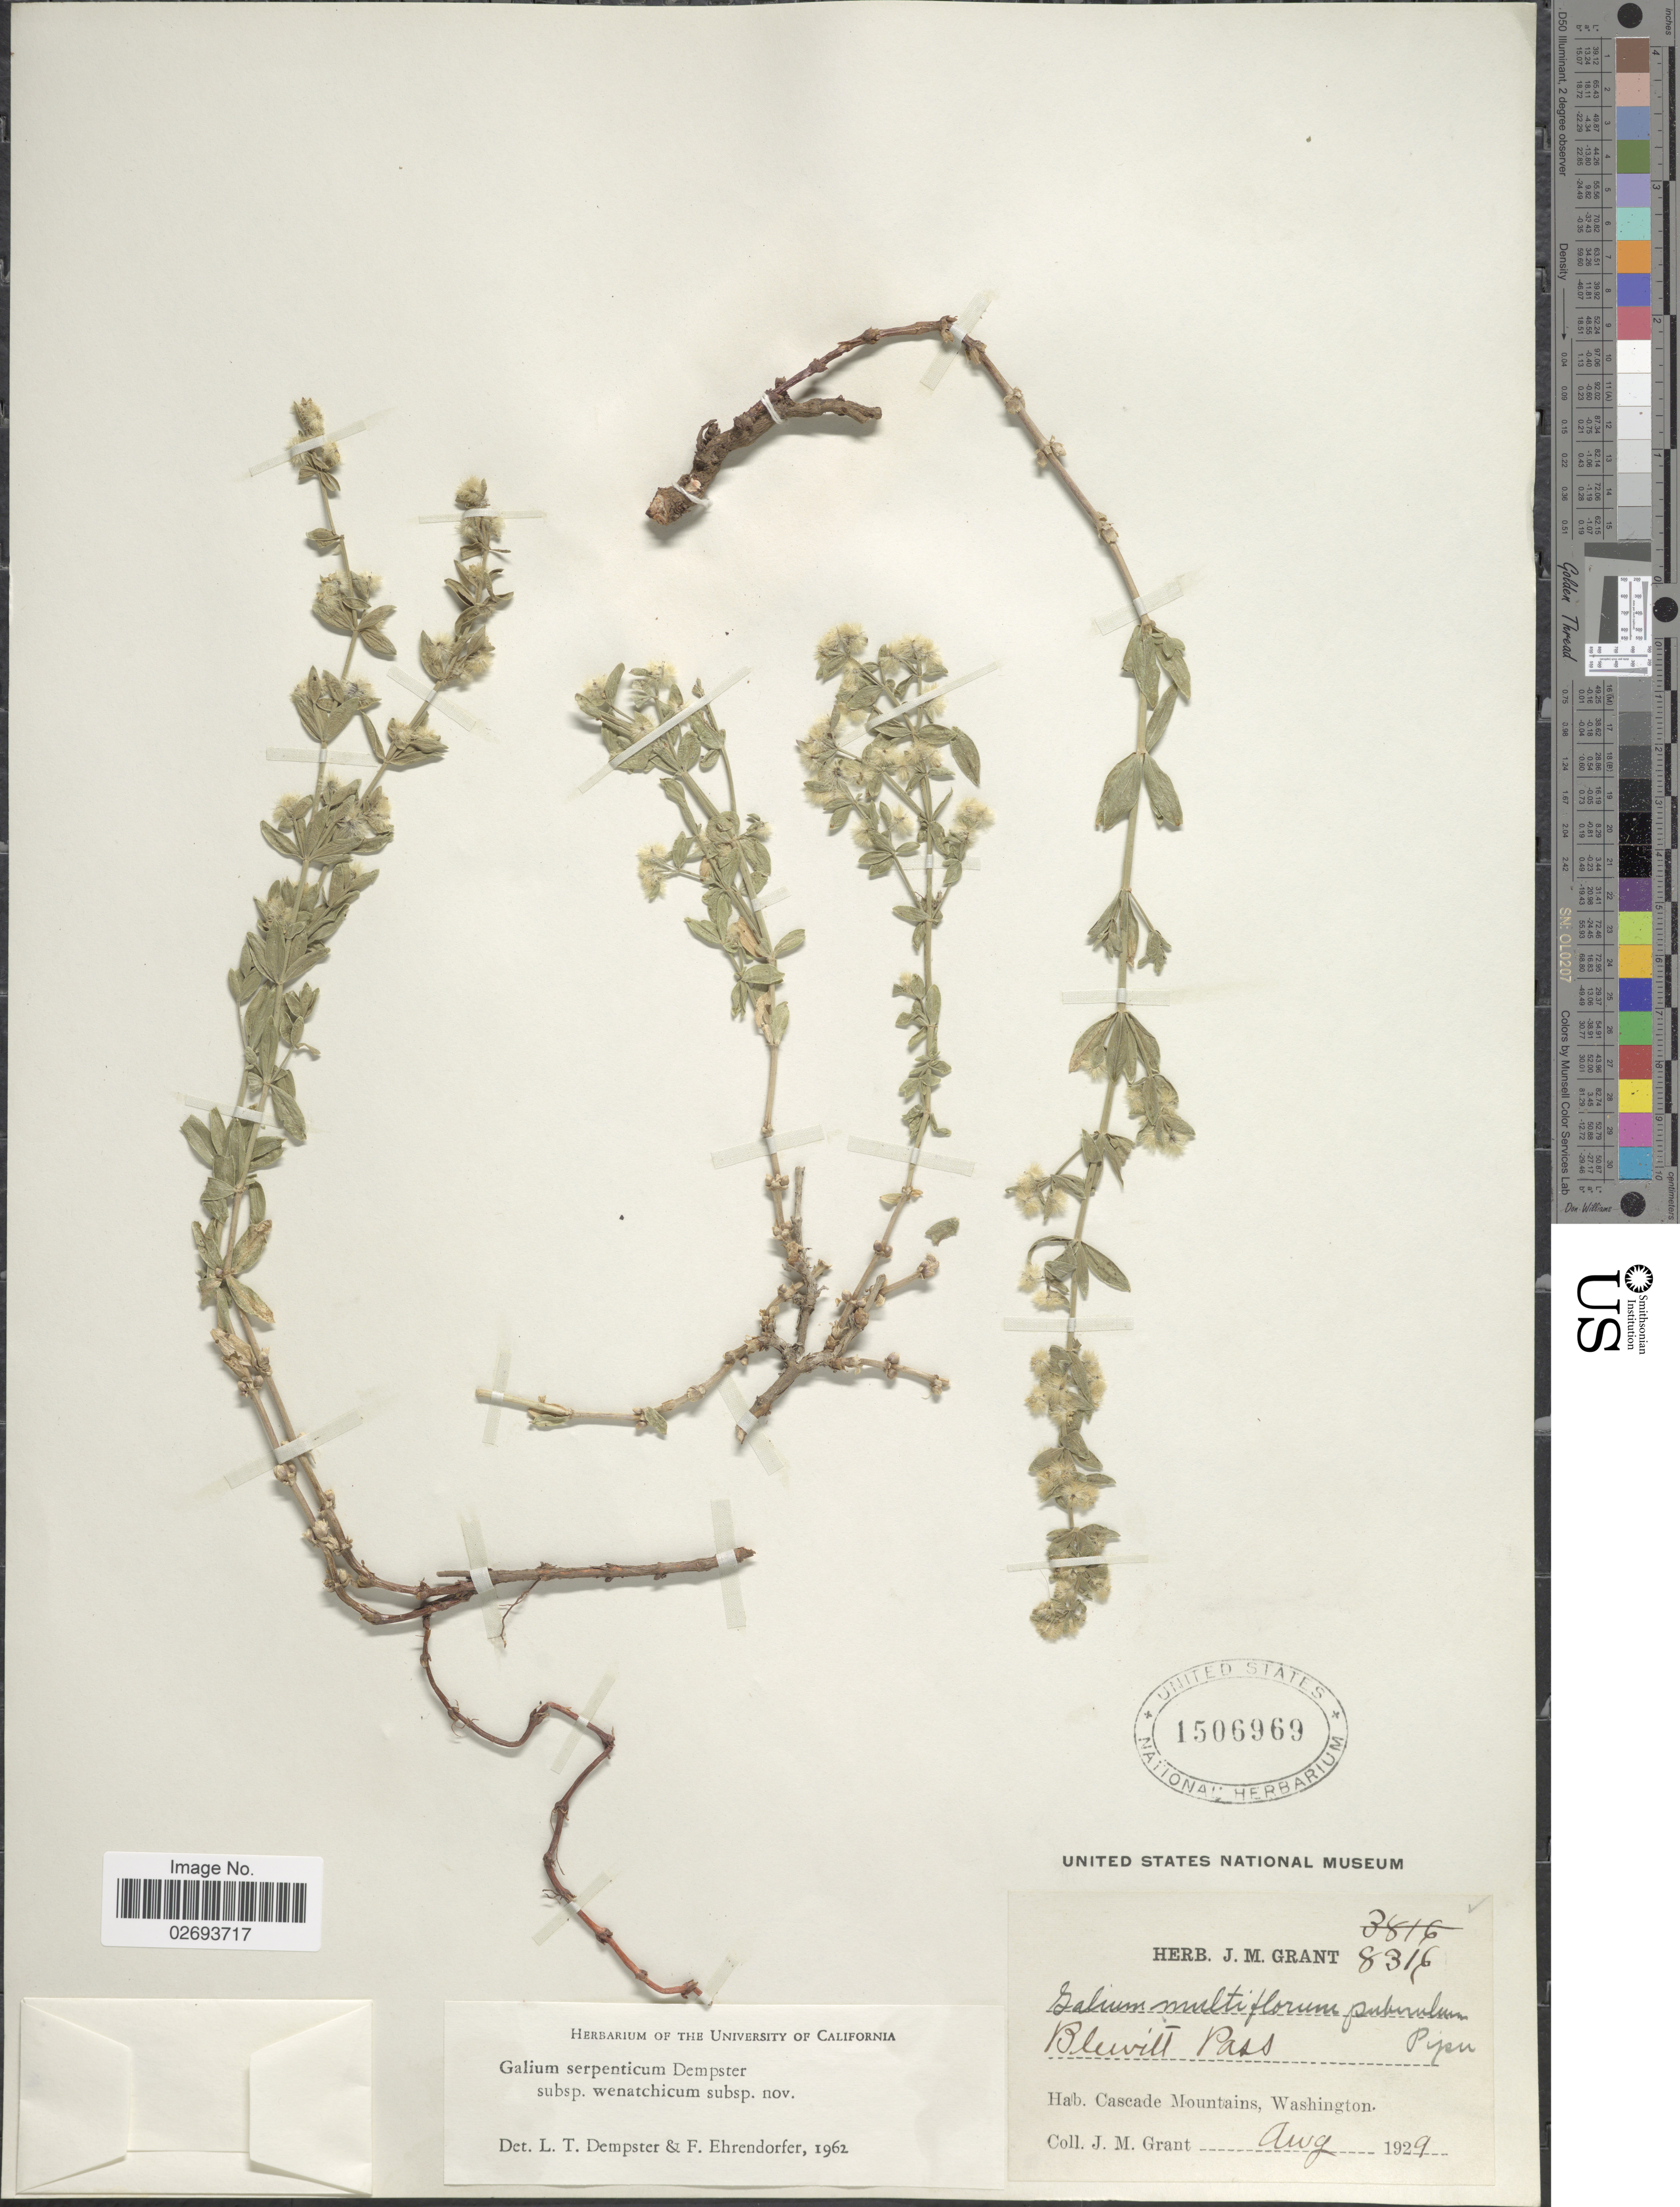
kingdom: Plantae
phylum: Tracheophyta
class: Magnoliopsida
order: Gentianales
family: Rubiaceae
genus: Galium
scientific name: Galium serpenticum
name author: Dempster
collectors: J. M. Grant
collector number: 8316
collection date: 1929-08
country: United States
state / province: Washington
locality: Cascade Mountains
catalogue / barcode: US 1506969